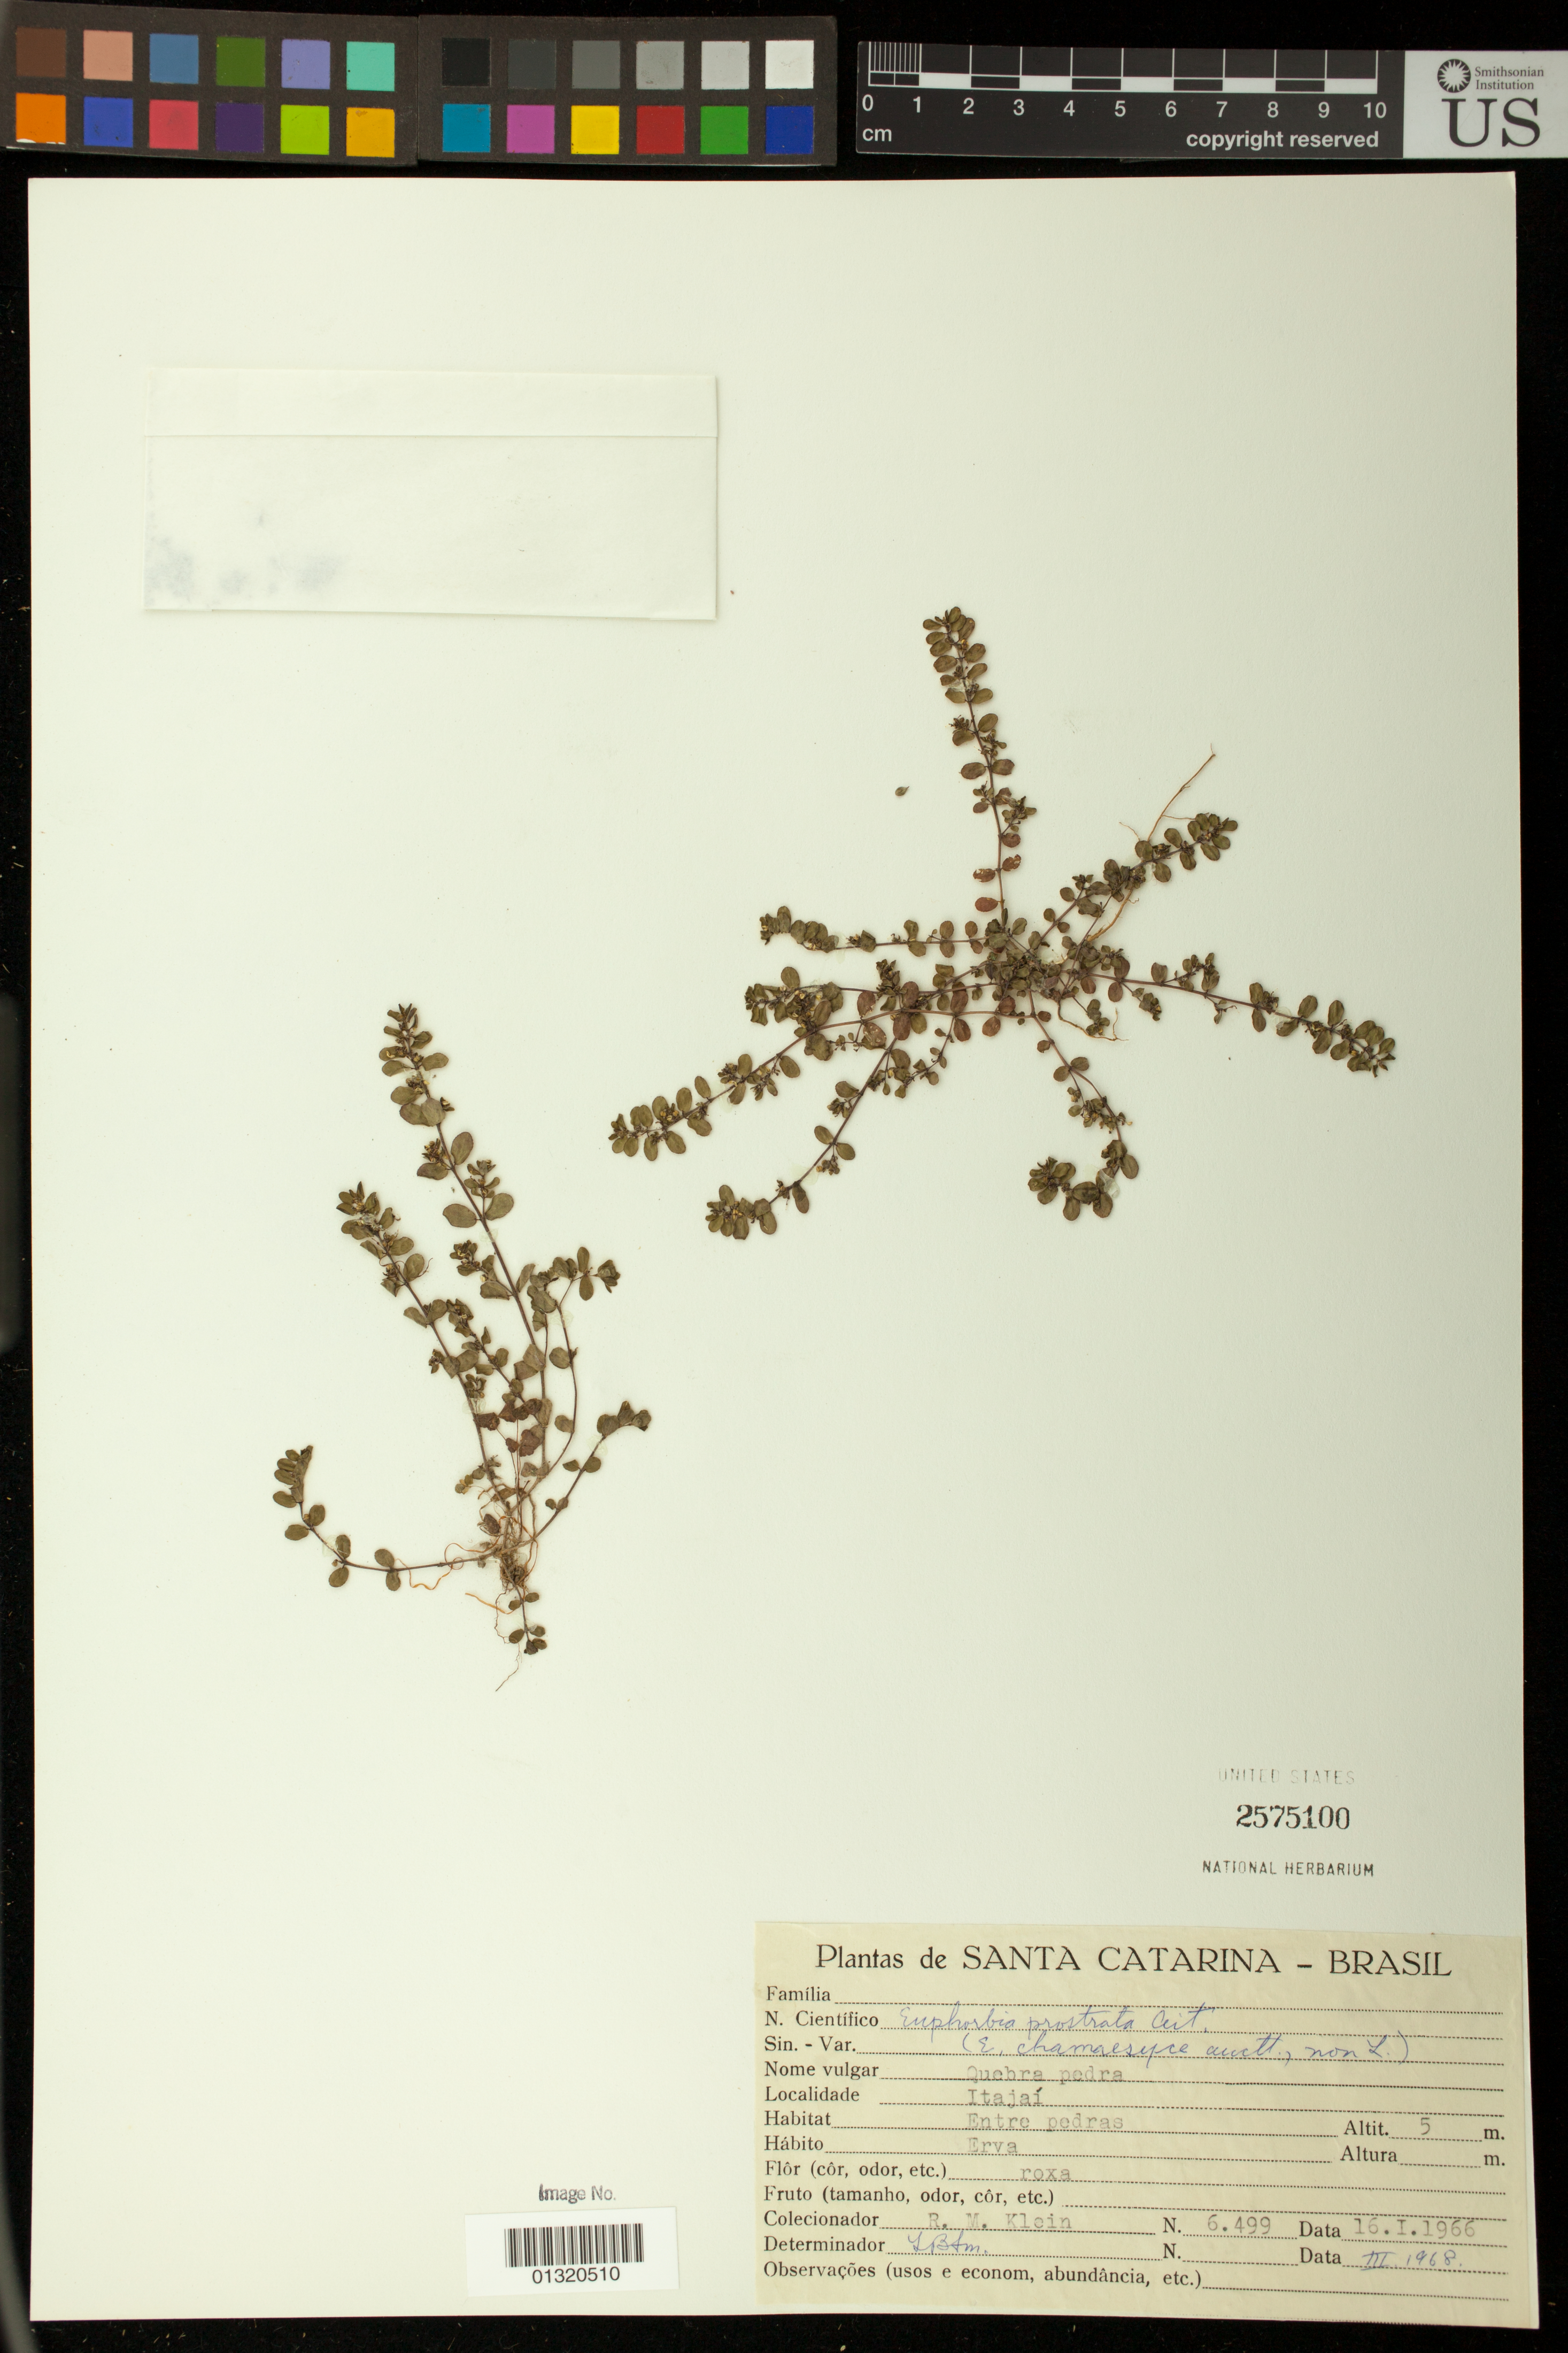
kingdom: Plantae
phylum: Tracheophyta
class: Magnoliopsida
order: Malpighiales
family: Euphorbiaceae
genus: Euphorbia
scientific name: Euphorbia prostrata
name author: Aiton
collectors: R. M. Klein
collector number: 6.499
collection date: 1966-01-16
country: Brazil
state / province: Santa Catarina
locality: Itajaì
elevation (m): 5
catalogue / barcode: US 2575100